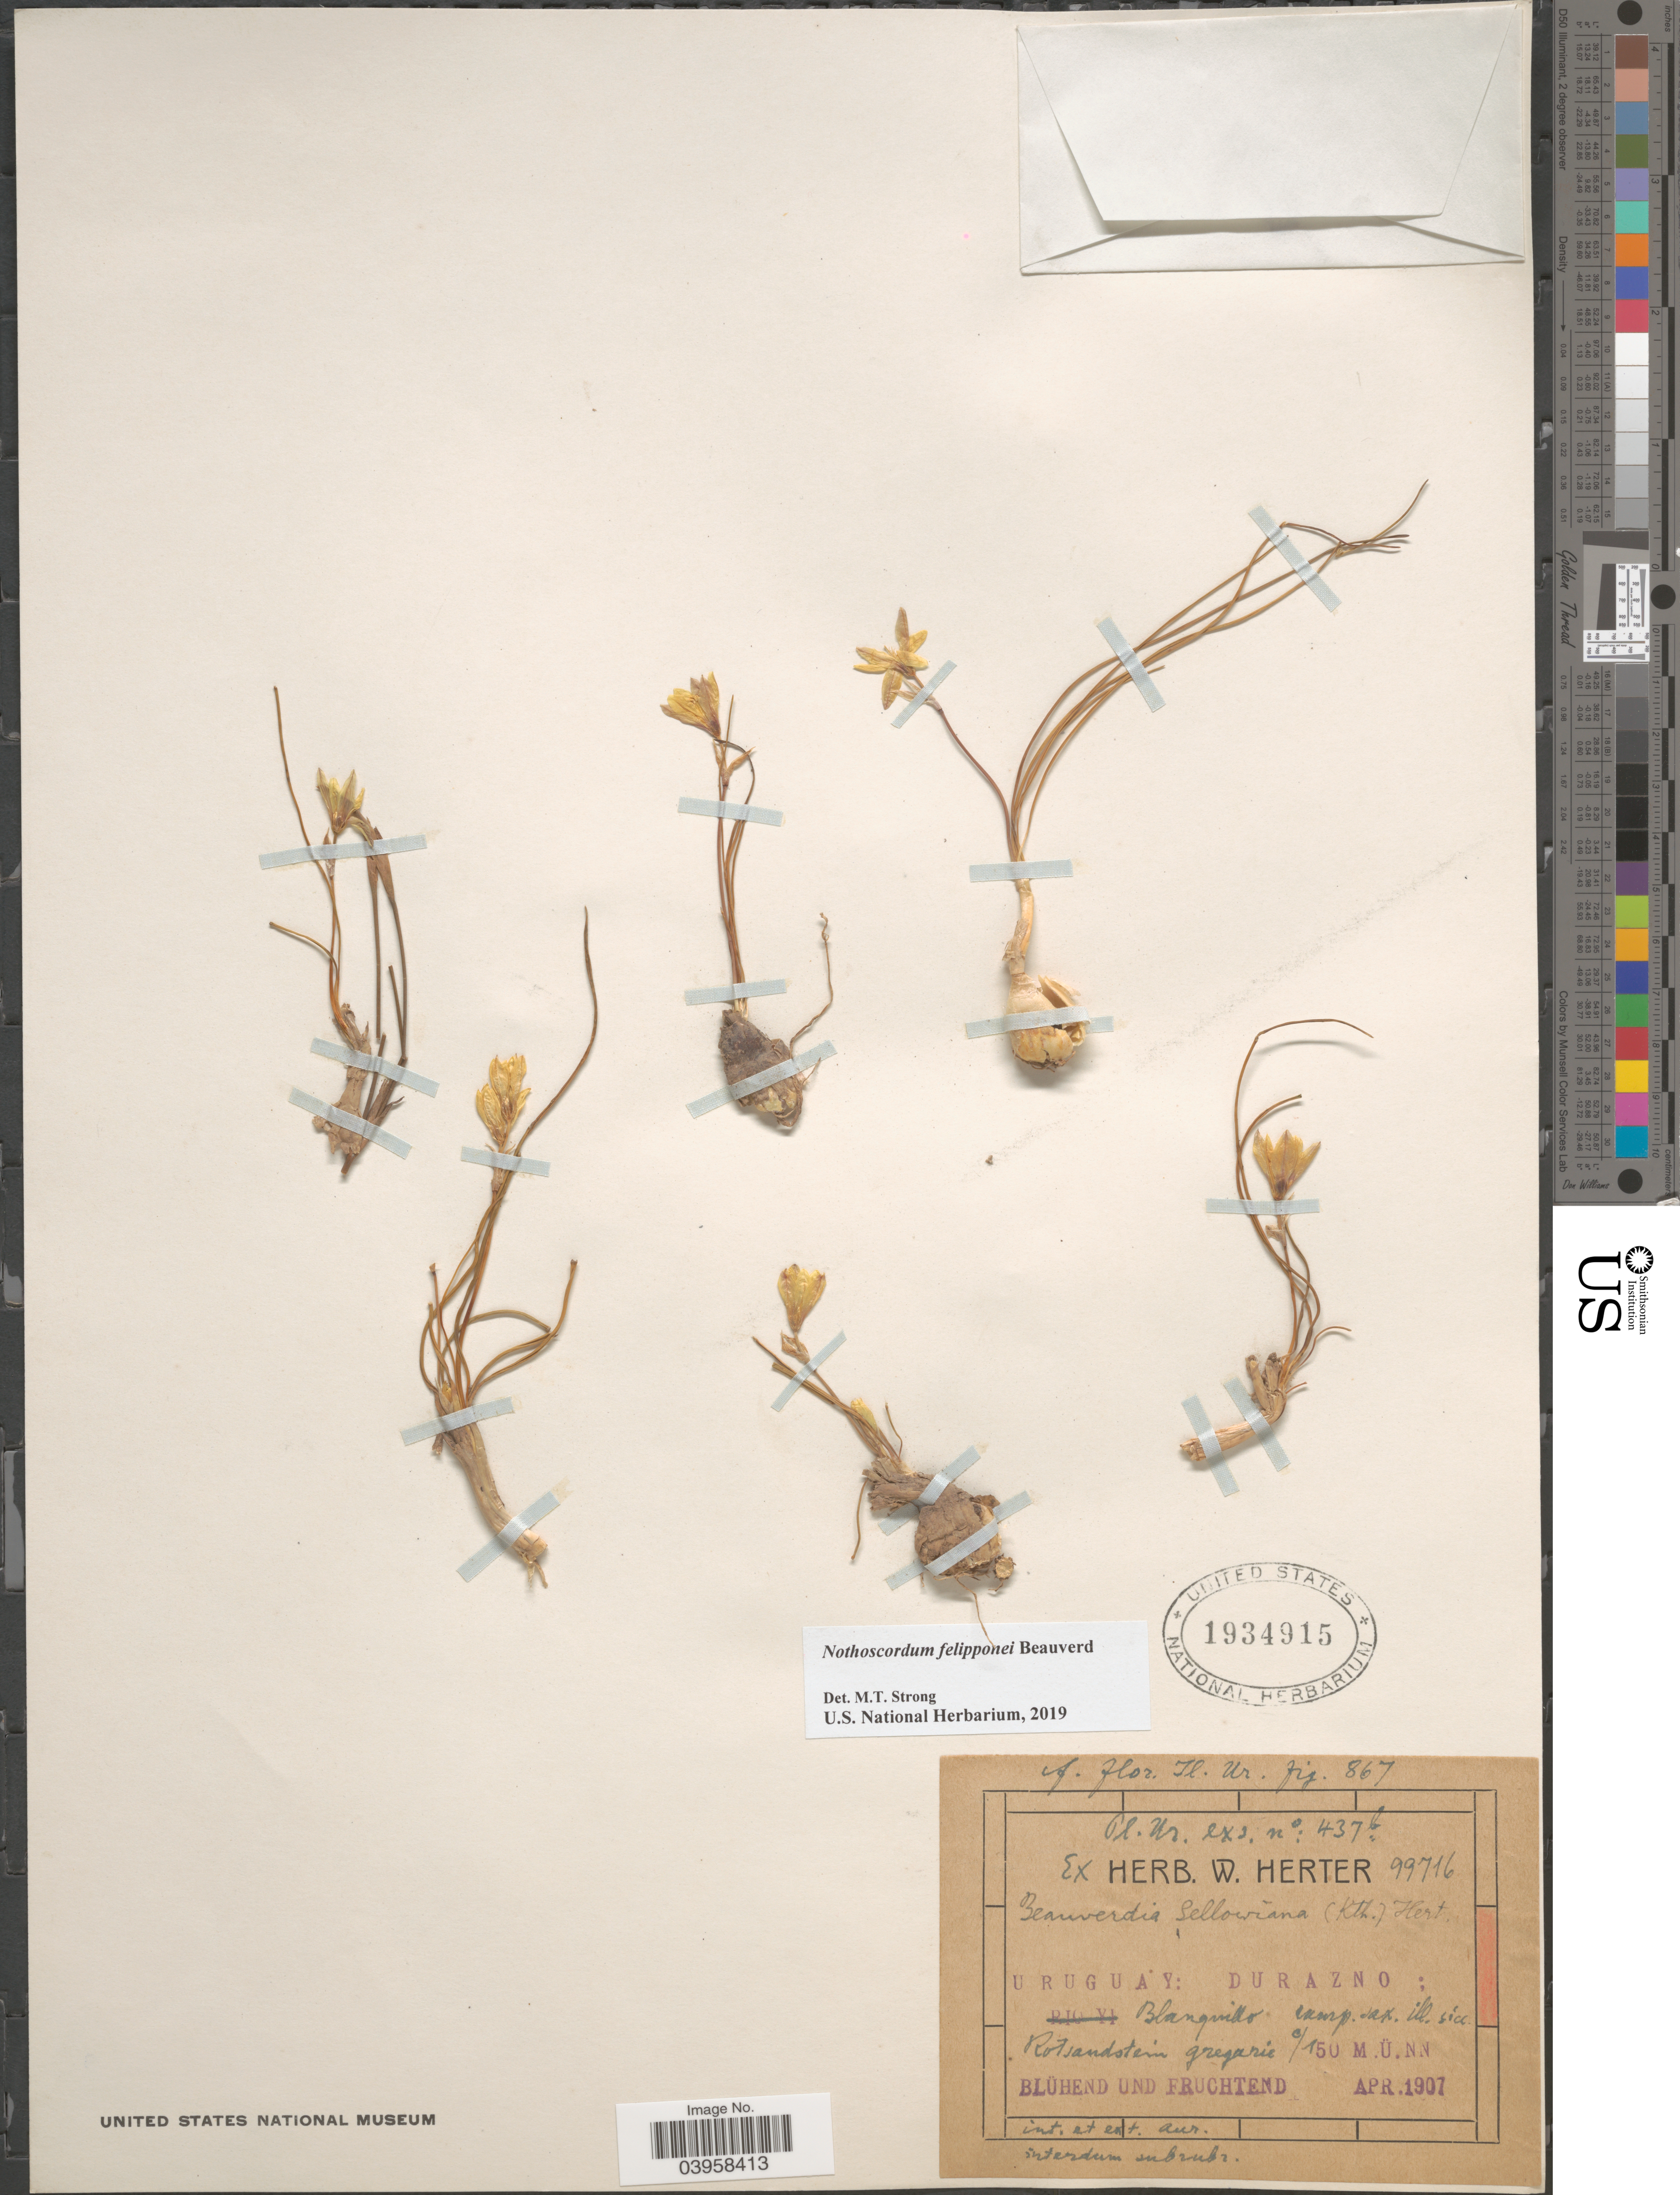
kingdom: Plantae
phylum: Tracheophyta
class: Liliopsida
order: Asparagales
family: Amaryllidaceae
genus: Nothoscordum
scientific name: Nothoscordum felipponei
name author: Beauverd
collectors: ex Herb. W.G. Herter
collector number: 99716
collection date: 1907-04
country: Uruguay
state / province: Durazno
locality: Blanquillo. camp. sax. ill. sicc. Rotsandstein gregorie.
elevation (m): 150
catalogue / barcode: US 1934915